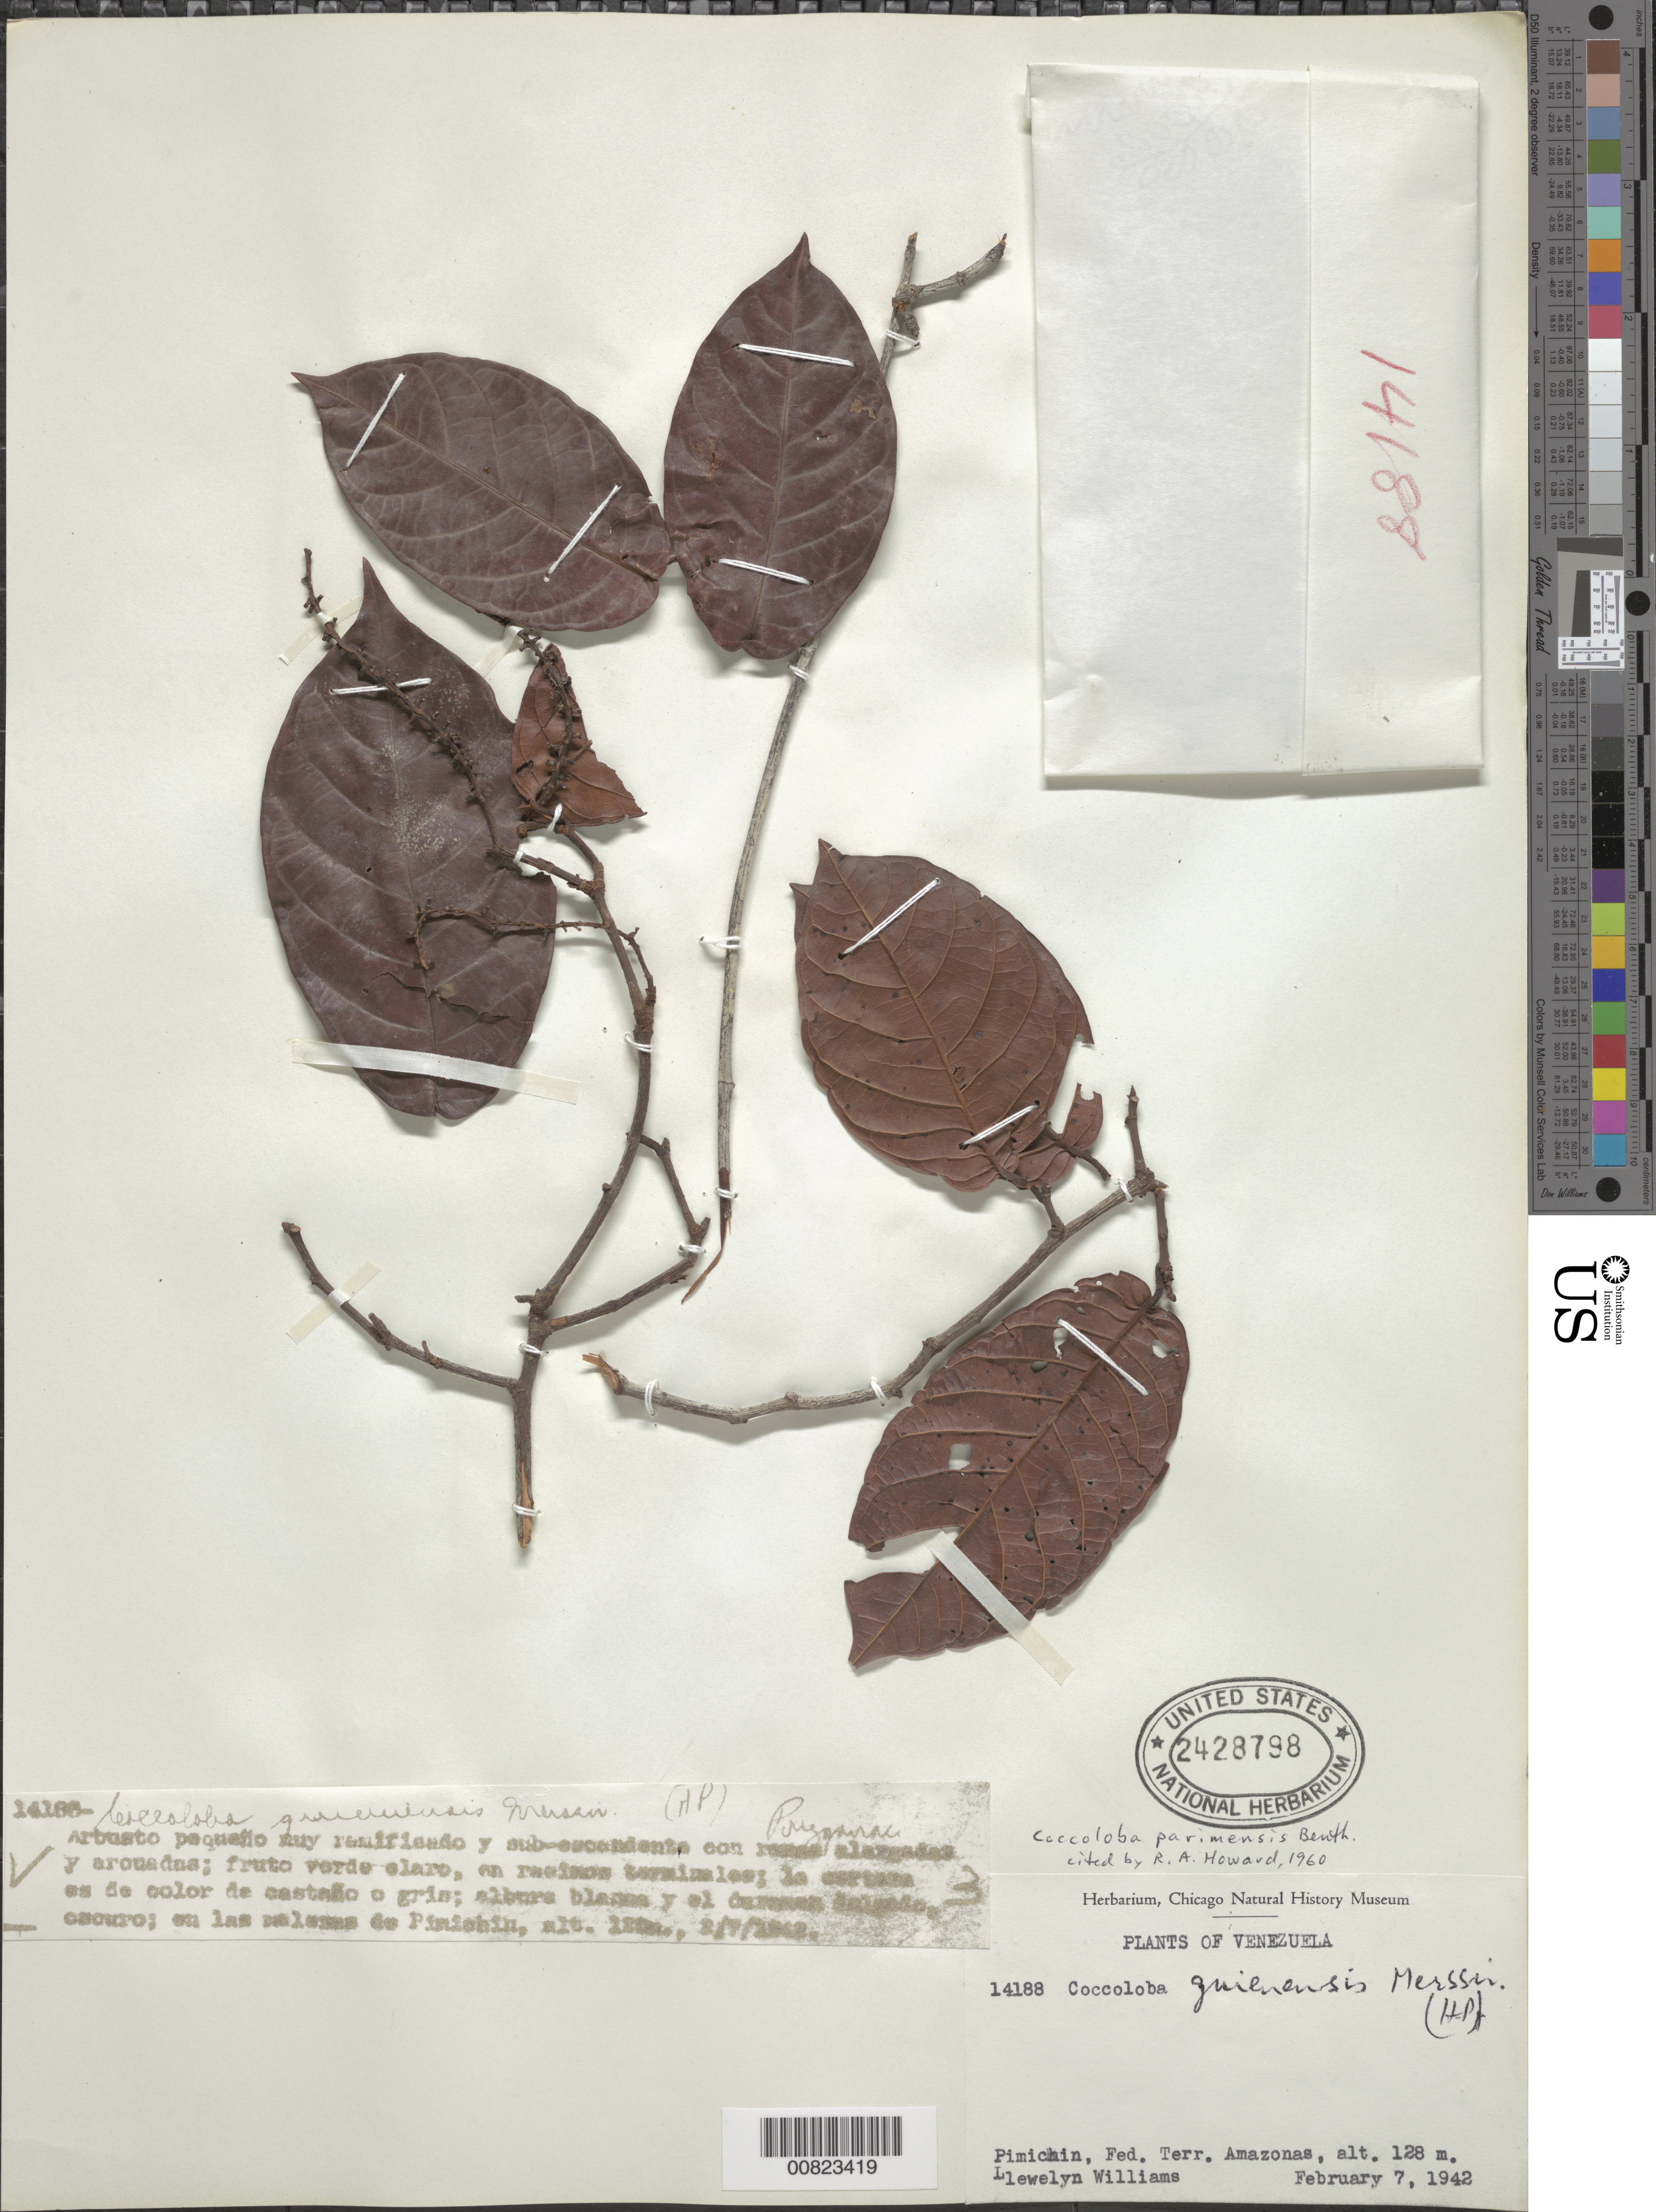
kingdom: Plantae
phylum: Tracheophyta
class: Magnoliopsida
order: Caryophyllales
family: Polygonaceae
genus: Coccoloba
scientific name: Coccoloba parimensis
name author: Benth.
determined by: Howard, R. A.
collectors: Ll. Williams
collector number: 14188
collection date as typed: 7-Feb-42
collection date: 1942-02-07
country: Venezuela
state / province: Amazonas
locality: Pimichin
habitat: Malezas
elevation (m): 128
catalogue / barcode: US 2428798